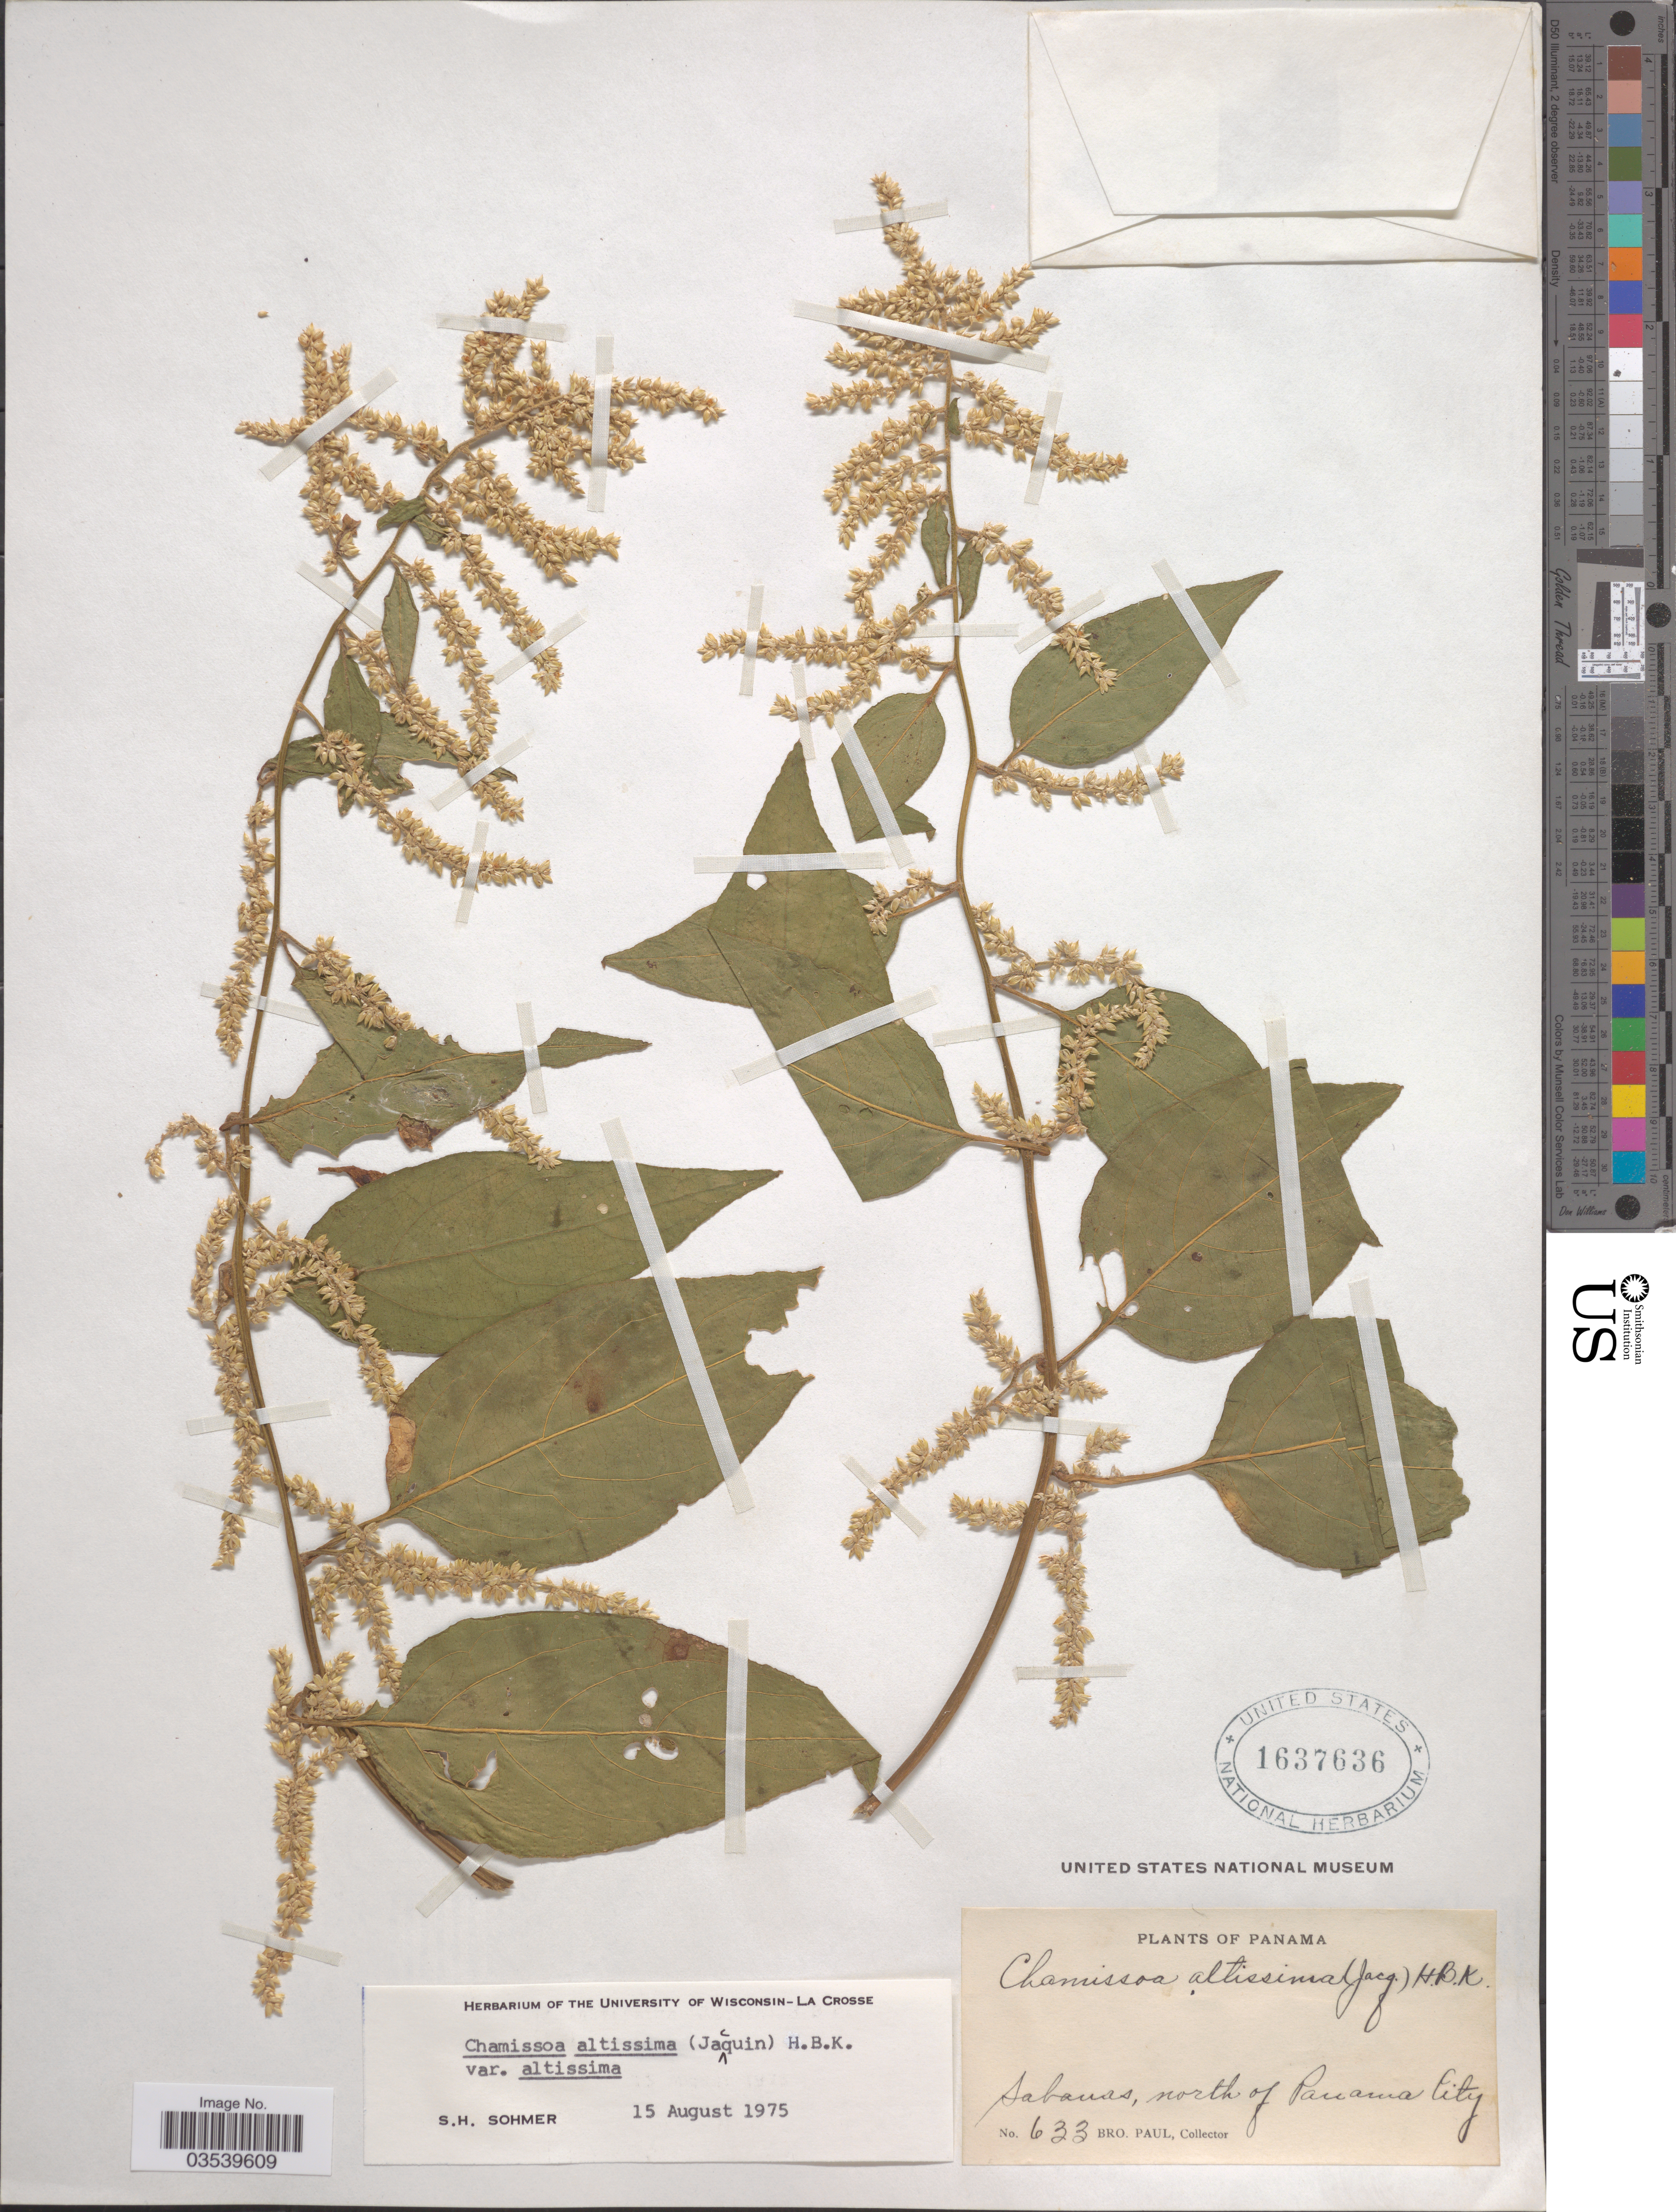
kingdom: Plantae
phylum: Tracheophyta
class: Magnoliopsida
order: Caryophyllales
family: Amaranthaceae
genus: Chamissoa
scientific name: Chamissoa altissima var. altissima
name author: (Jacq.) Kunth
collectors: B. Paul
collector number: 633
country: Panama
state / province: Panamá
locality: Sabanas, north of Panama City.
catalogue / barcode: US 1637636